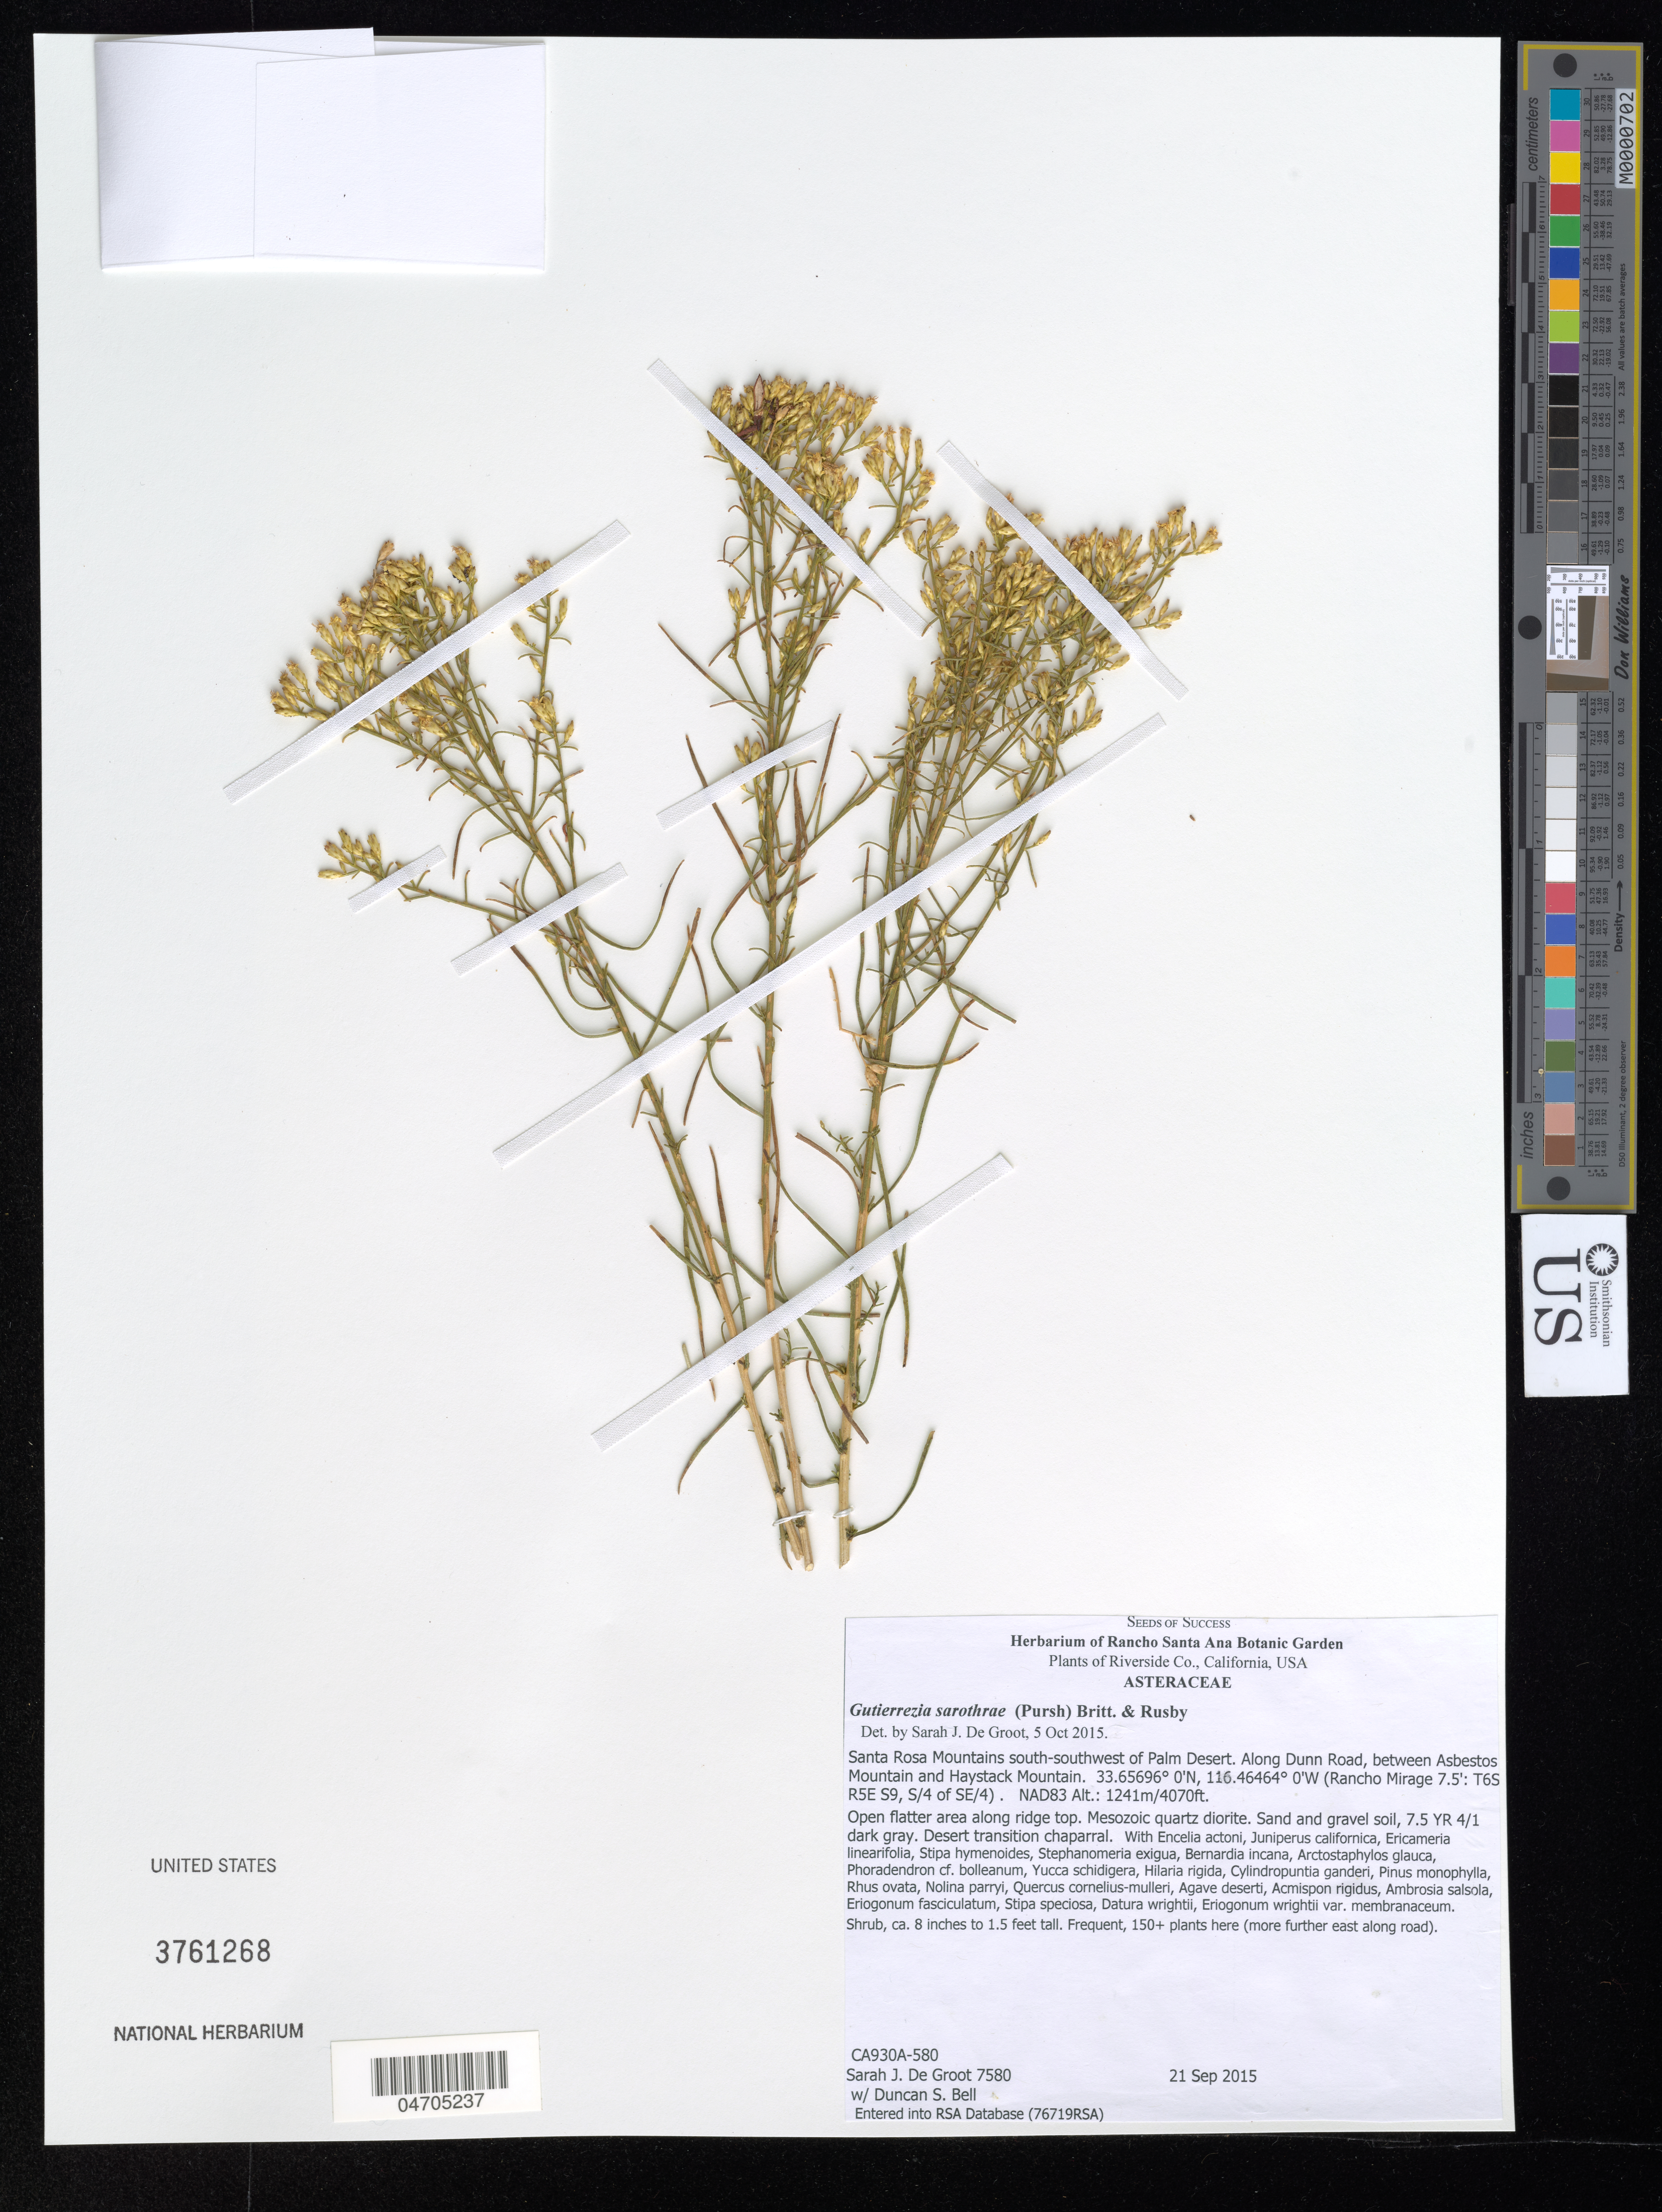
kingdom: Plantae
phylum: Tracheophyta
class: Magnoliopsida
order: Asterales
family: Asteraceae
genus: Gutierrezia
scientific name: Gutierrezia sarothrae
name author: (Pursh) Britton & Rusby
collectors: S. De Groot & D. S. Bell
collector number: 7580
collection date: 2015-09-21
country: United States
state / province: California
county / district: Riverside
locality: Riverside Co. Santa Rosa Mountains south-southwest of Palm Desert. Along Dunn Road, between Asbestos Mountain and Haystack Mountain. (Rancho Mirage 7.5': T6S R5E S9, S/4 of SE/4). NAD83.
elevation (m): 1241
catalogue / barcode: US 3761268